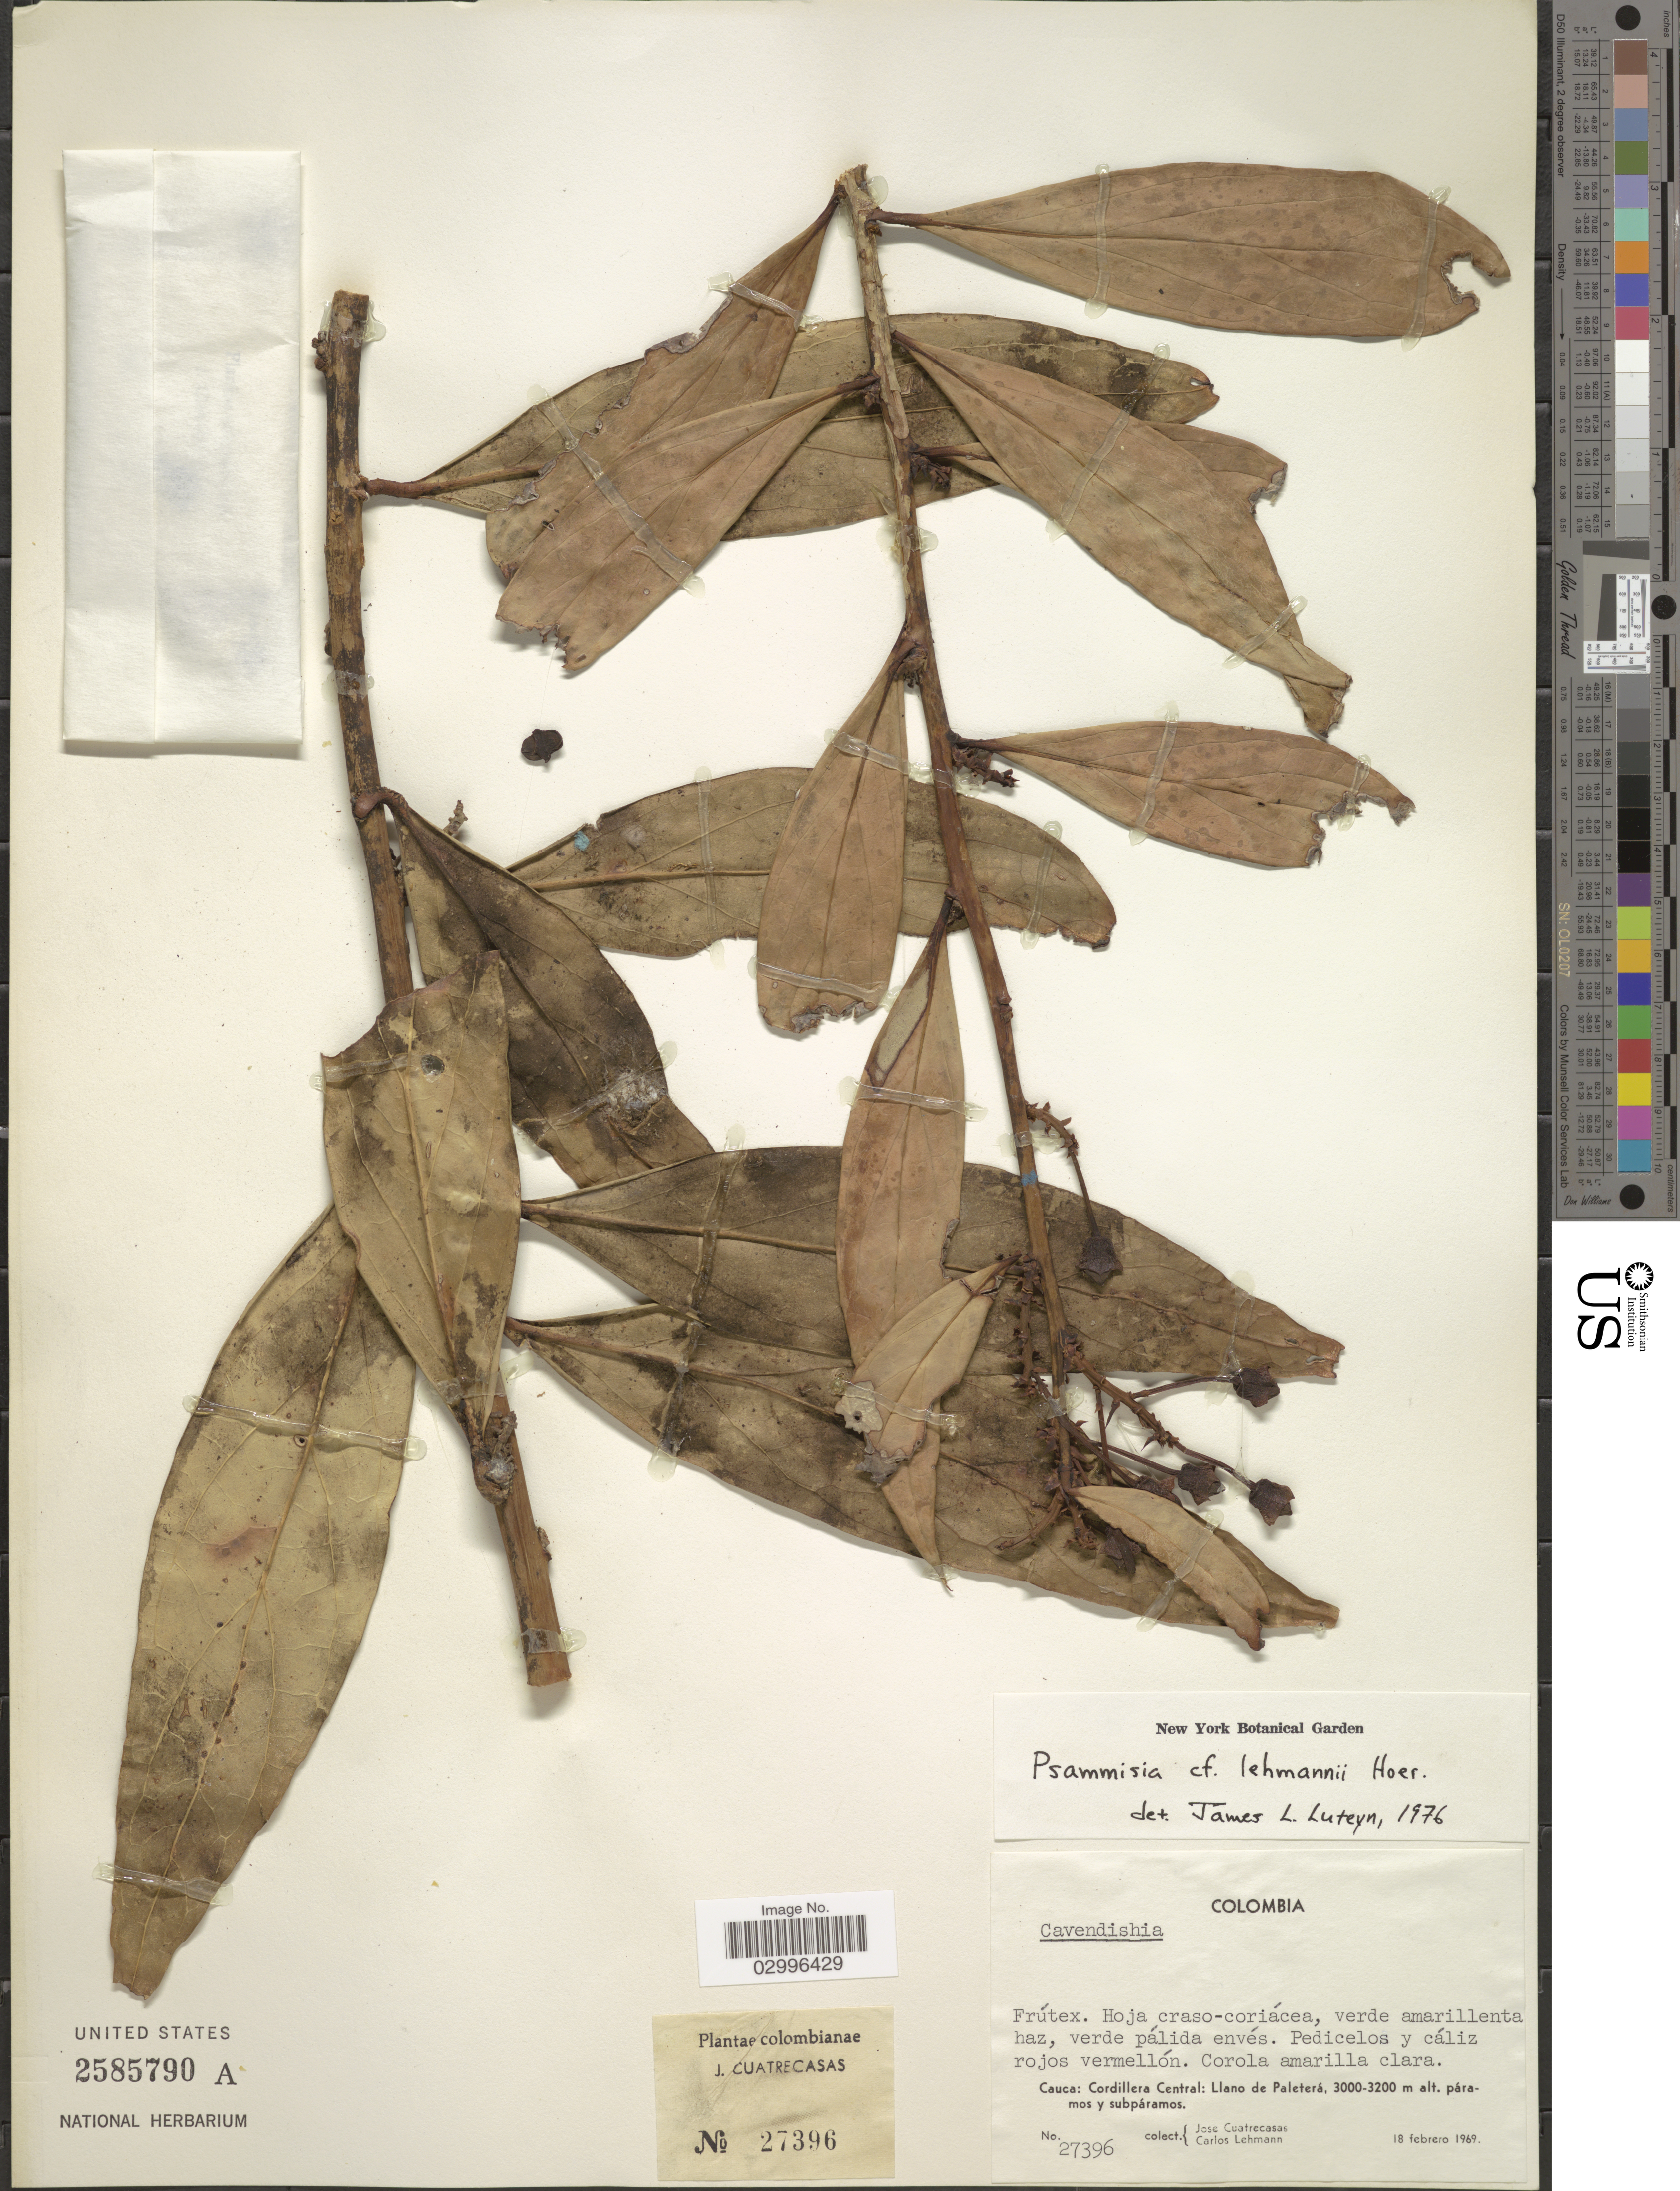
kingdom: Plantae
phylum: Tracheophyta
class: Magnoliopsida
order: Ericales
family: Ericaceae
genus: Psammisia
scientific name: Psammisia lehmannii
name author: Hoerold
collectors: J. Cuatrecasas & C. Lehmann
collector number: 27396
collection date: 1969-02-18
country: Colombia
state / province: Cauca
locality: Cordillera Central: Llano de Paleterá.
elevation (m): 3000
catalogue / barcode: US 2585790A